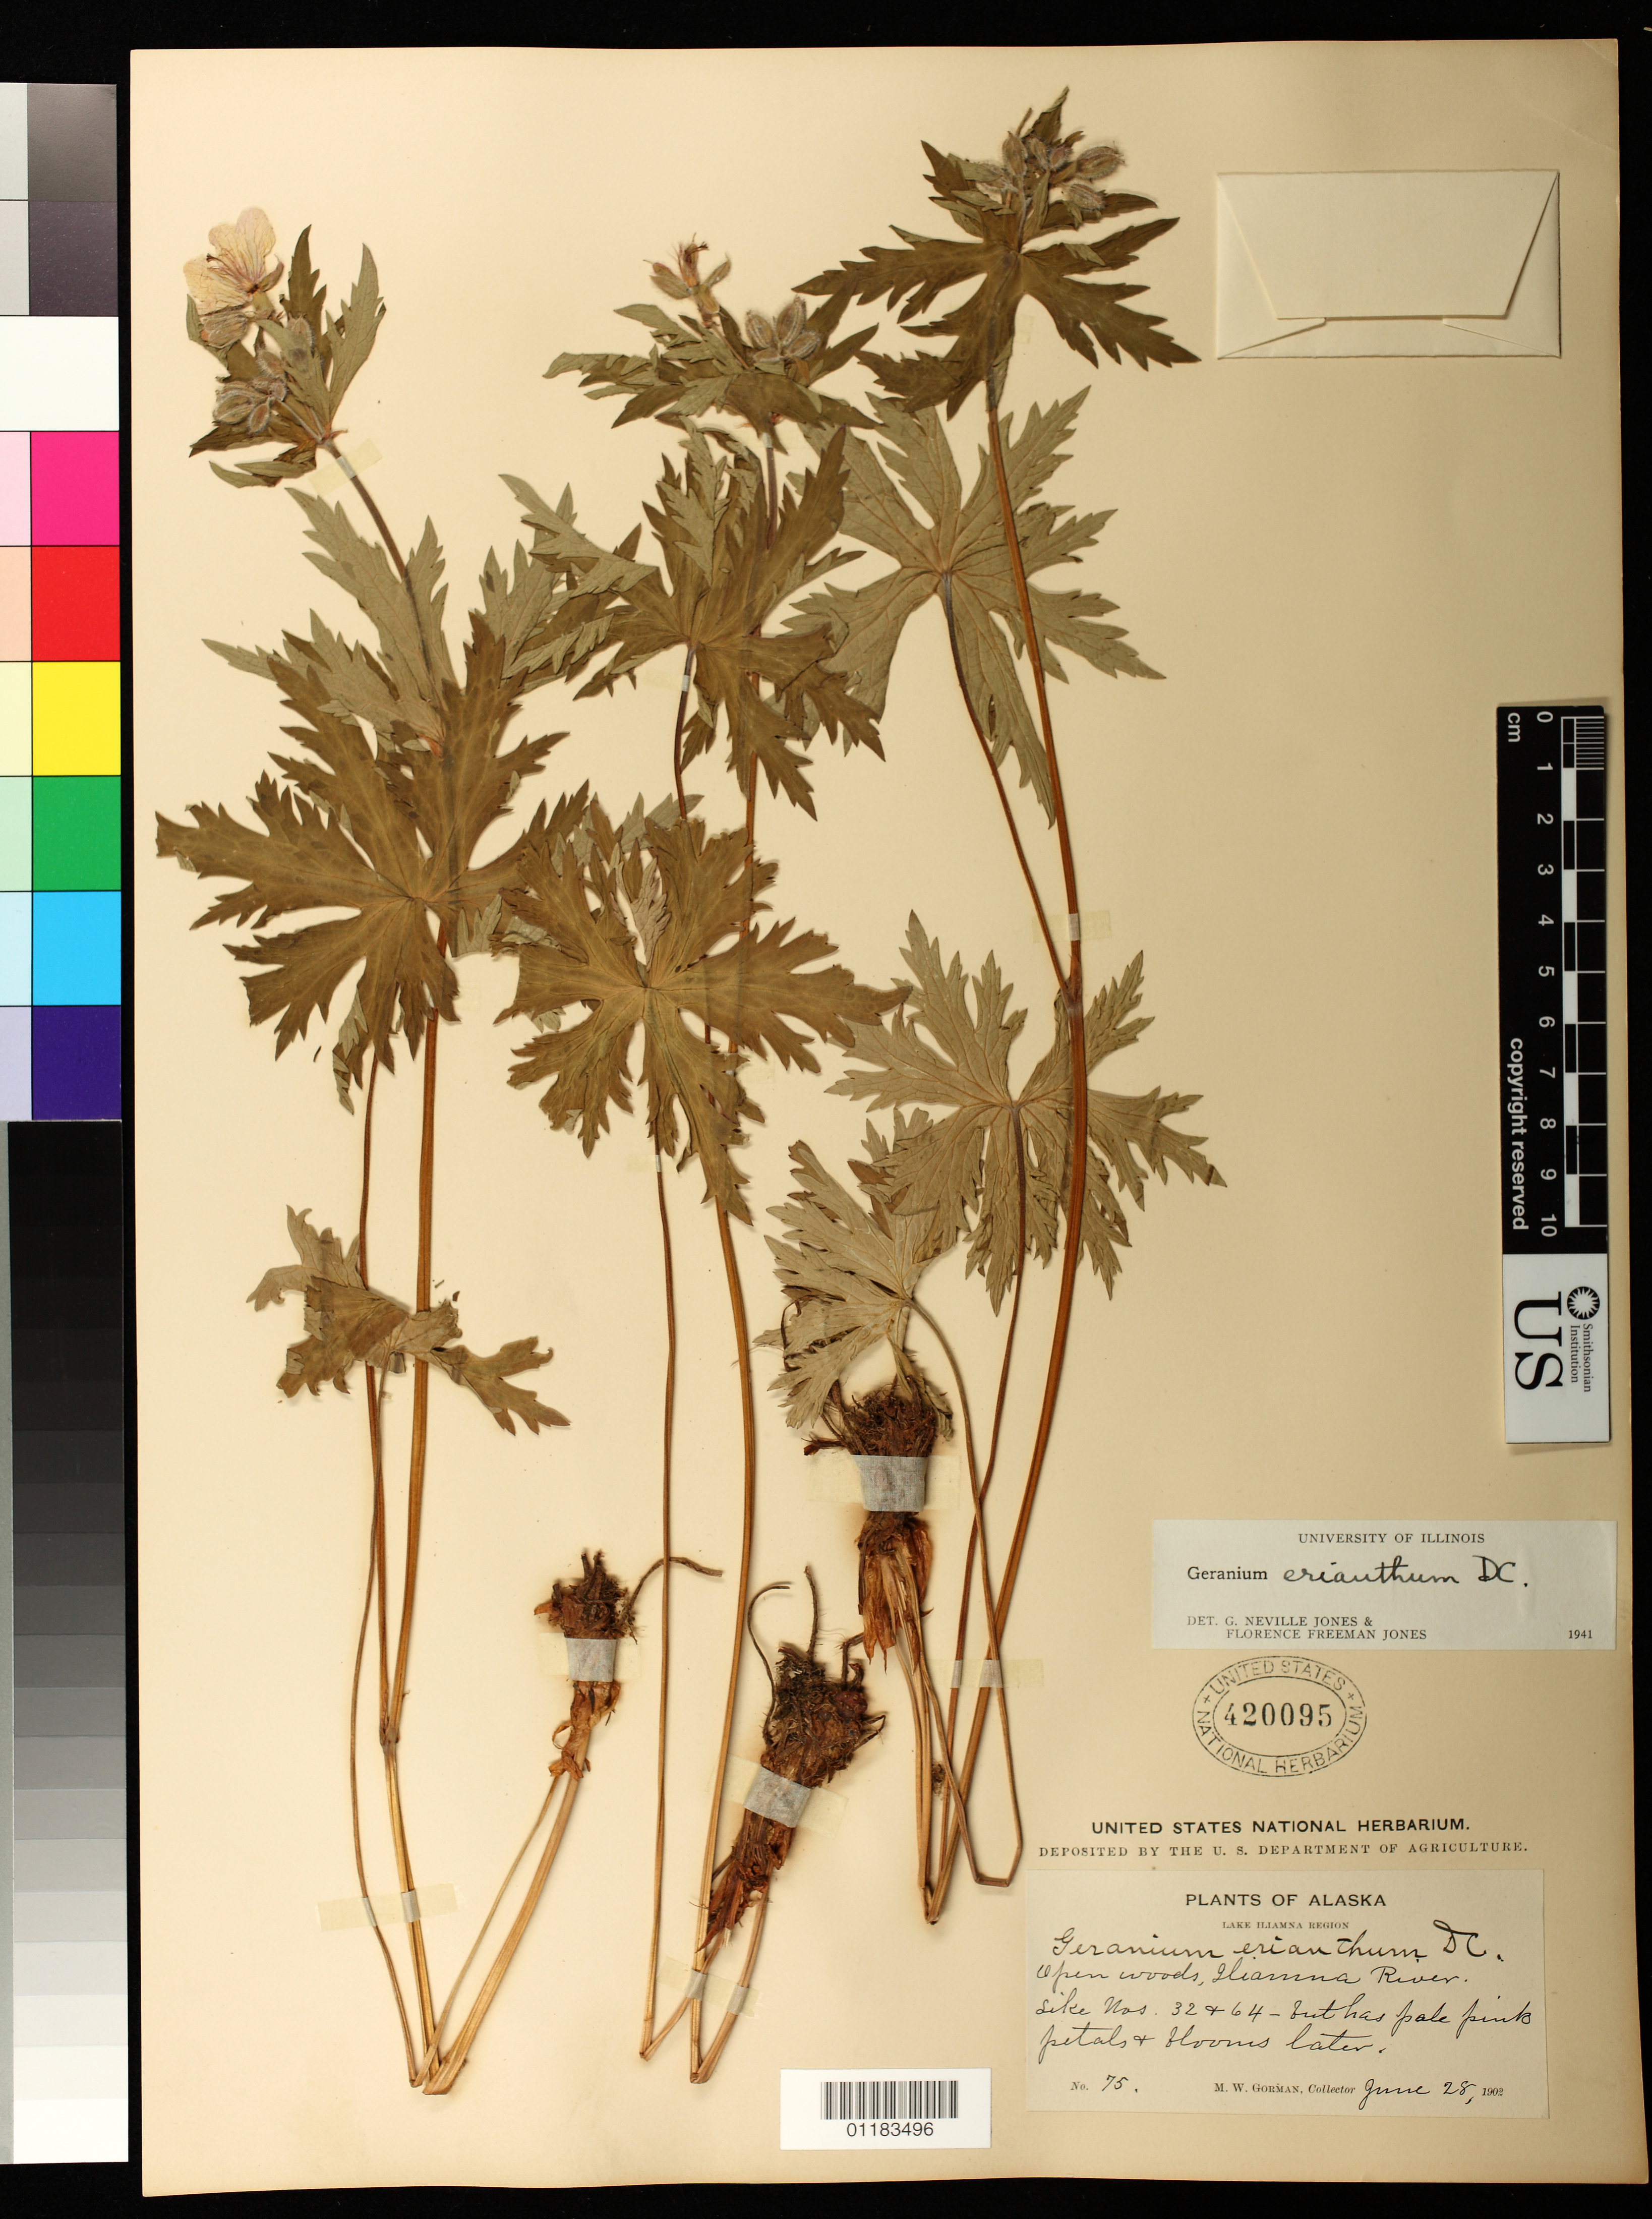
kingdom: Plantae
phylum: Tracheophyta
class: Magnoliopsida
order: Geraniales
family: Geraniaceae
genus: Geranium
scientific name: Geranium erianthum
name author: DC.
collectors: M. W. Gorman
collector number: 75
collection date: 1902-06-28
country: United States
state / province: Alaska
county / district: Lake and Peninsula Borough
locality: Lake Iliamna Region. Open woods, Iliamna River.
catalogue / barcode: US 420095